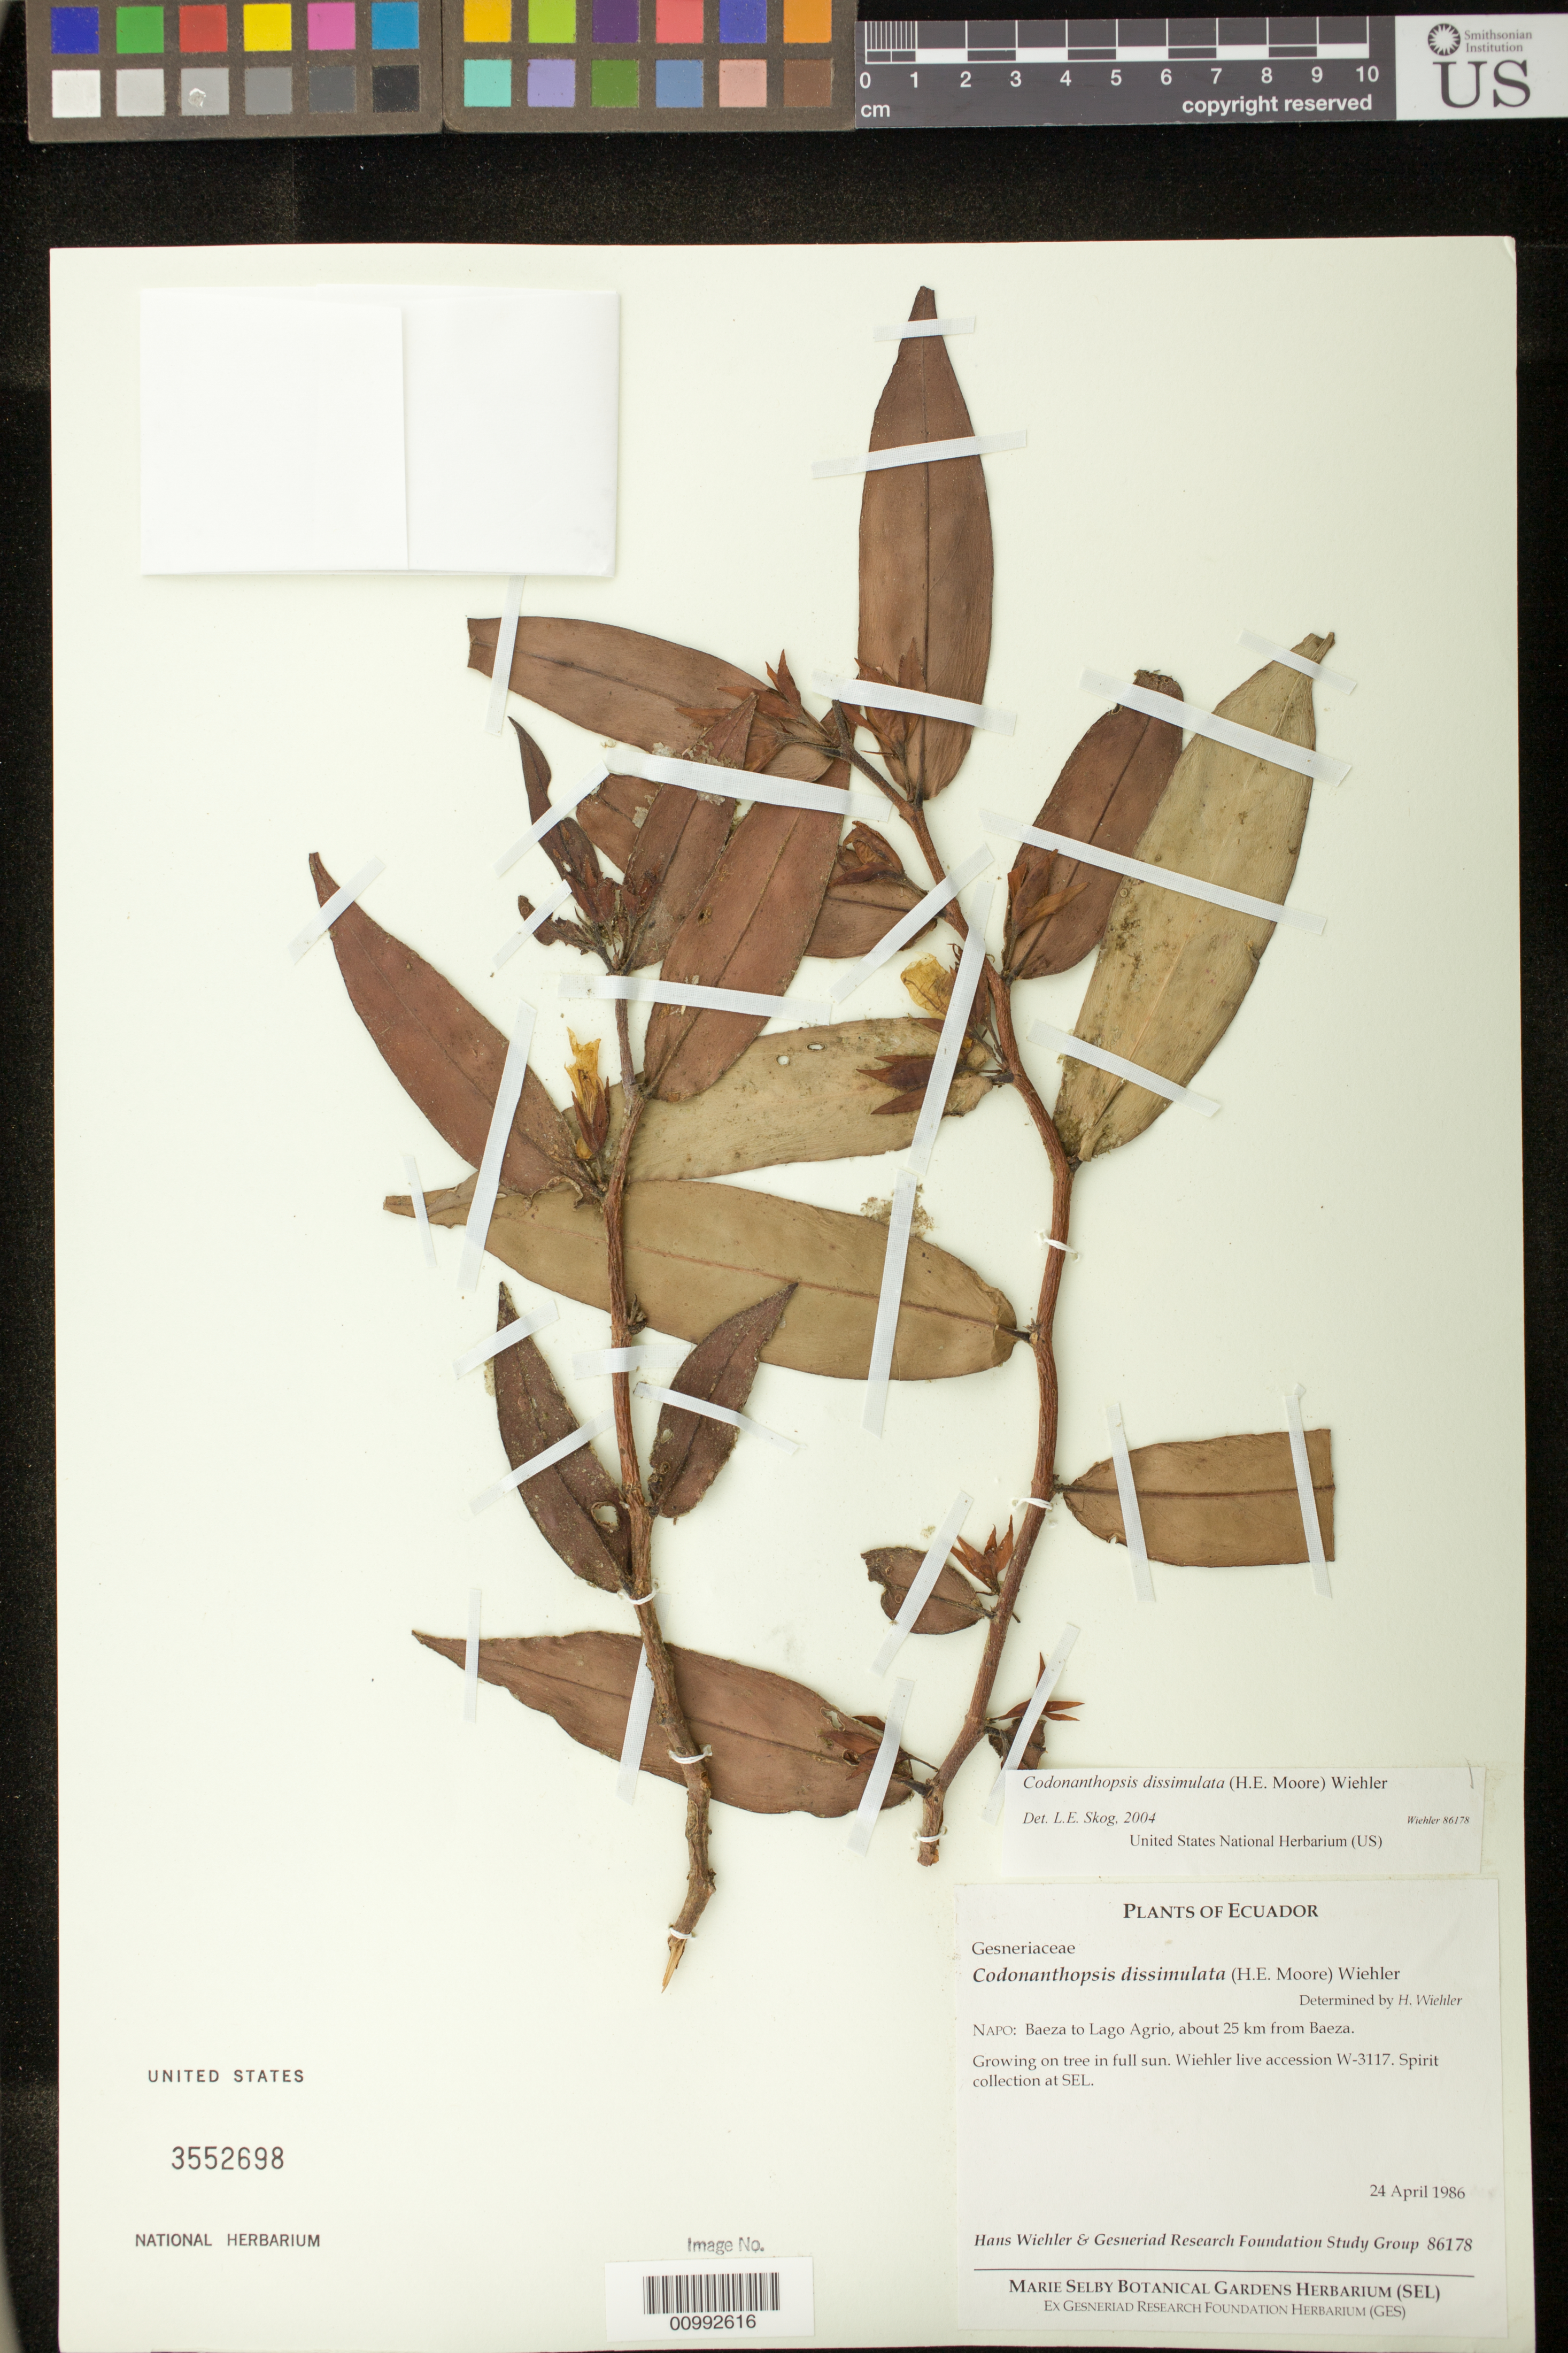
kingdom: Plantae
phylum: Tracheophyta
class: Magnoliopsida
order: Lamiales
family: Gesneriaceae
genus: Codonanthopsis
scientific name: Codonanthopsis dissimulata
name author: (H.E. Moore) Wiehler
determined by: Skog, Laurence E.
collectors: H. J. Wiehler & GRF Study Group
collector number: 86178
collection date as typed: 24 Apr 1986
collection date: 1986-04-24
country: Ecuador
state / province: Napo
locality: Napo: Baeza to Lago Agrio, about 25 km from Baeza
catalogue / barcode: US 3552698